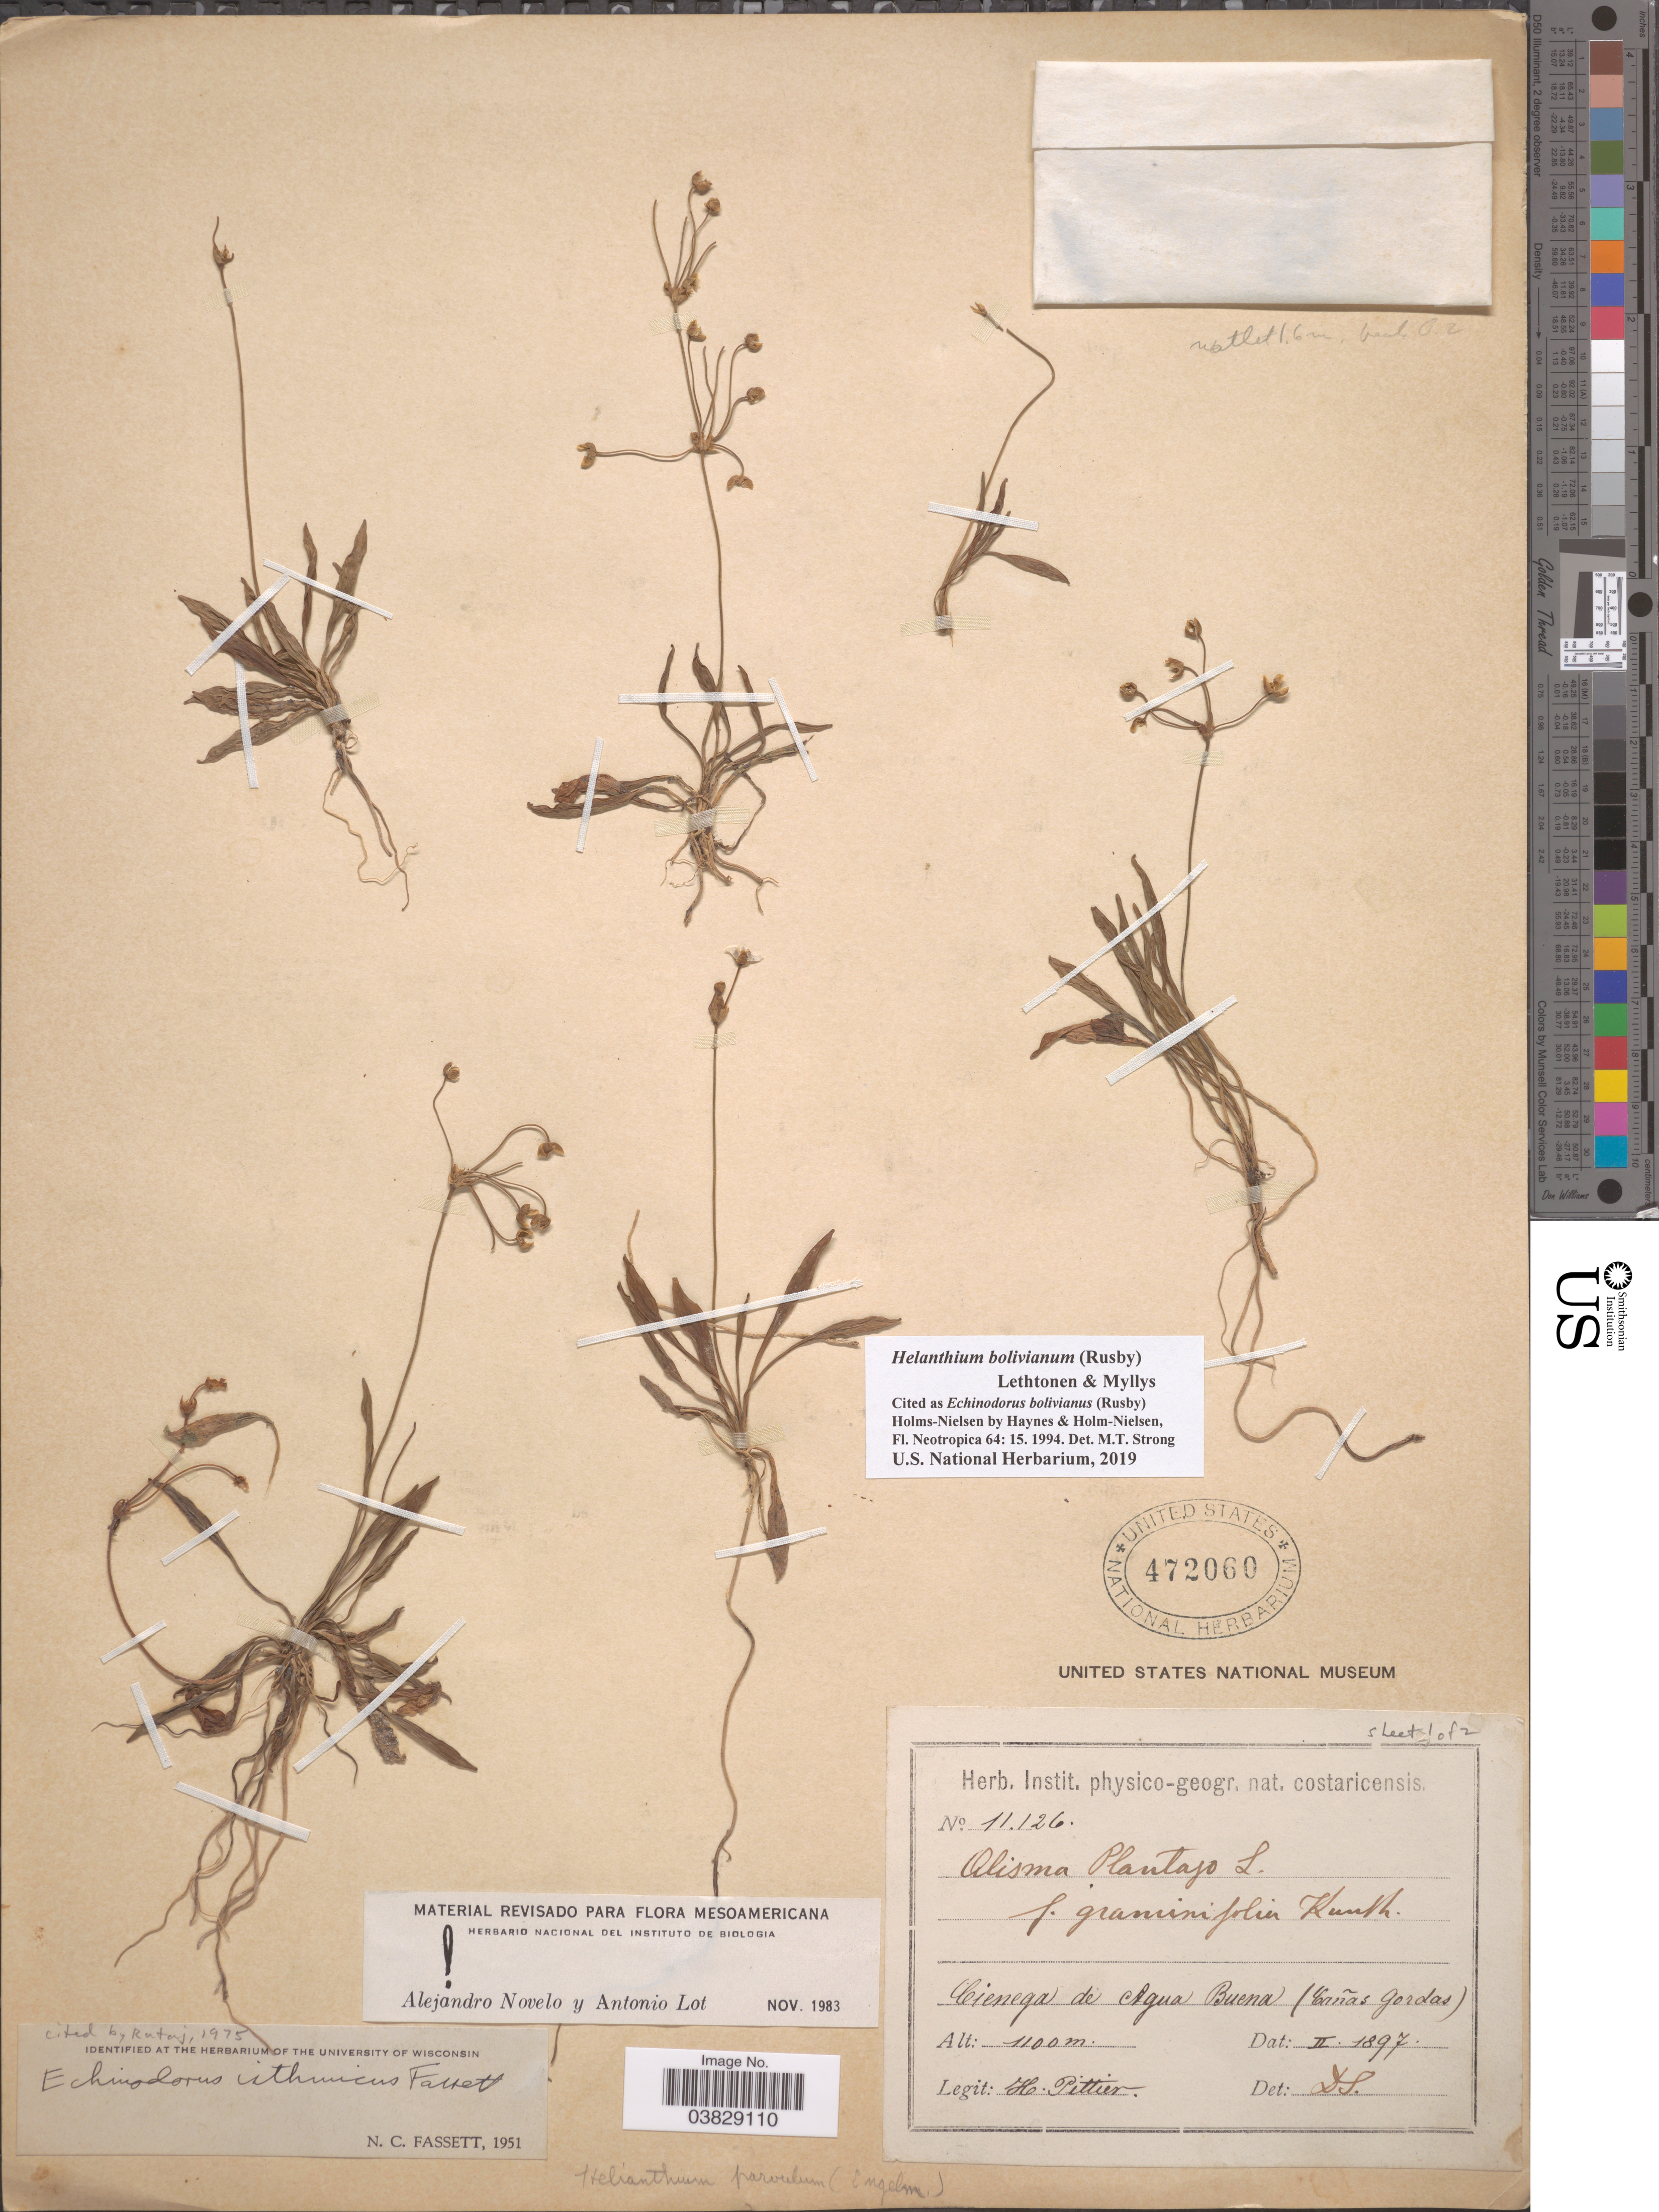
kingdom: Plantae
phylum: Tracheophyta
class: Liliopsida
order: Alismatales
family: Alismataceae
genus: Helanthium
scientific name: Helanthium bolivianum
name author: (Rusby) Lehtonen & Myllys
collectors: H. F. Pittier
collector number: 11126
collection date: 1897-02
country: Costa Rica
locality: Cienega de Agua Buena (Cañas Gordas).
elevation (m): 1100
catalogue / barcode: US 472060